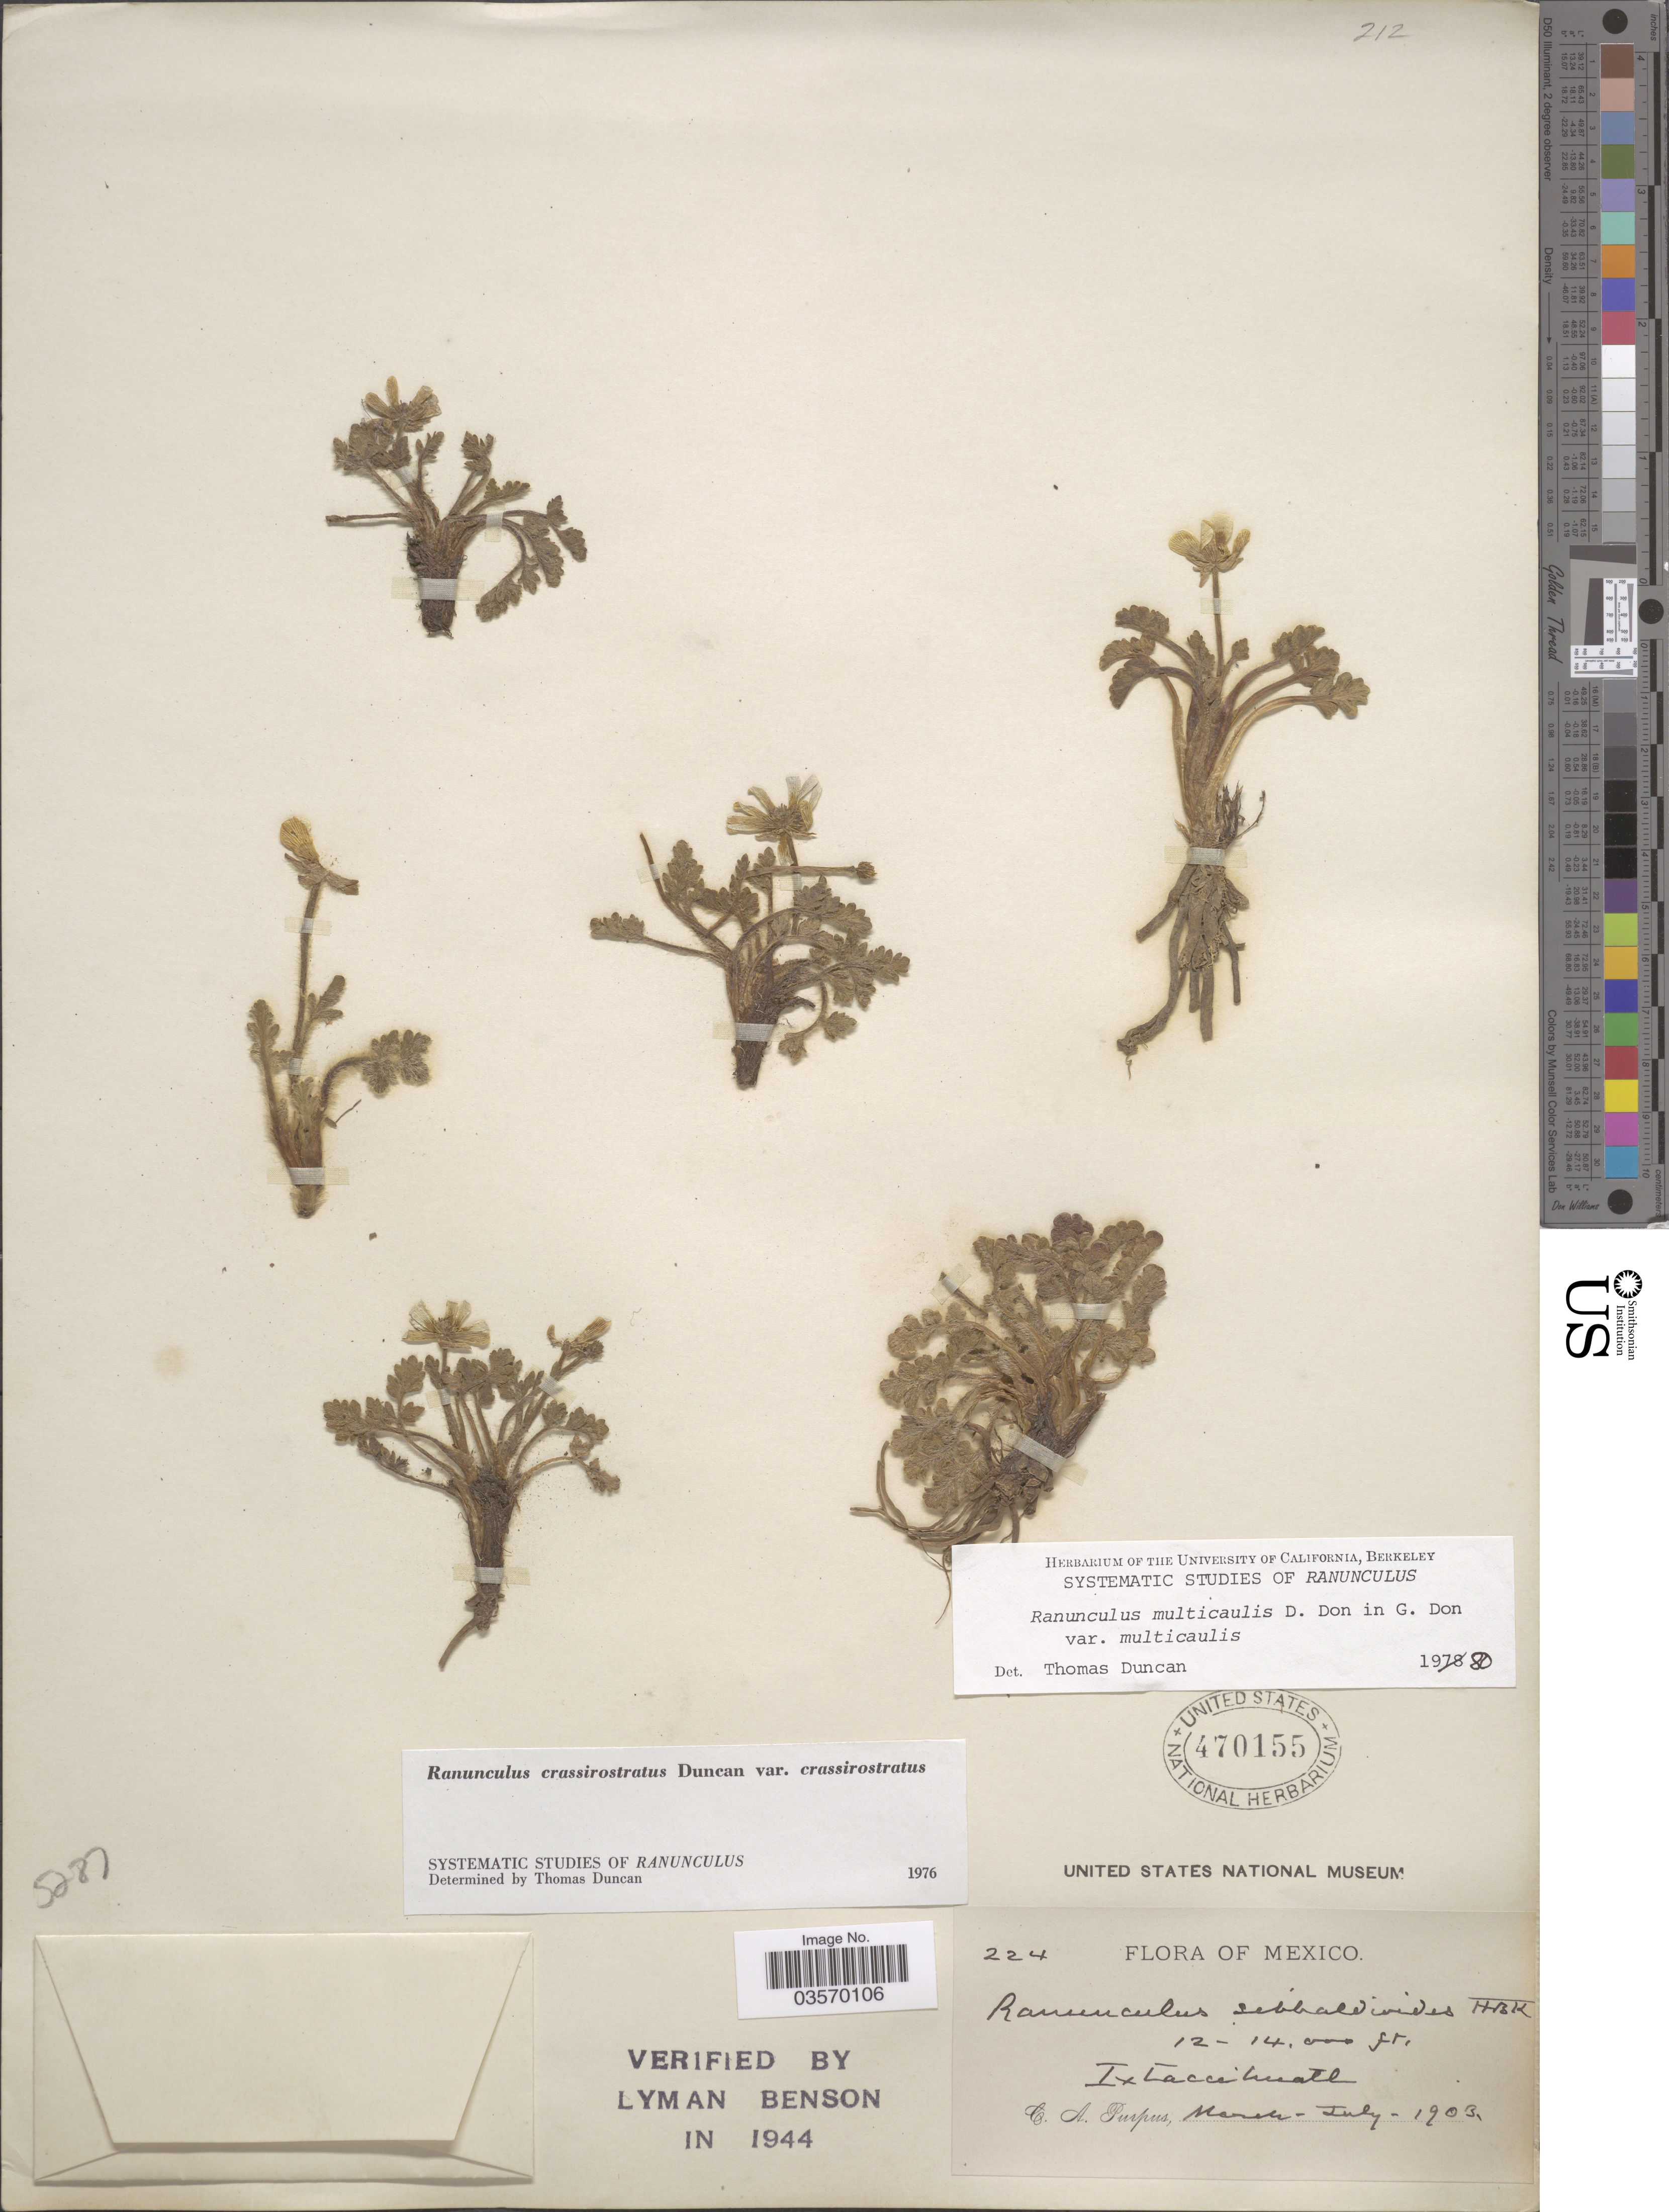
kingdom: Plantae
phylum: Tracheophyta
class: Magnoliopsida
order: Ranunculales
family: Ranunculaceae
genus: Ranunculus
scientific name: Ranunculus multicaulis var. multicaulis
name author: D. Don ex D. Don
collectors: C. A. Purpus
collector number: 224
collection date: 1903-03/1903-07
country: Mexico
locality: Ixtaccihuatl.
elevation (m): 3658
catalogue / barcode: US 470155